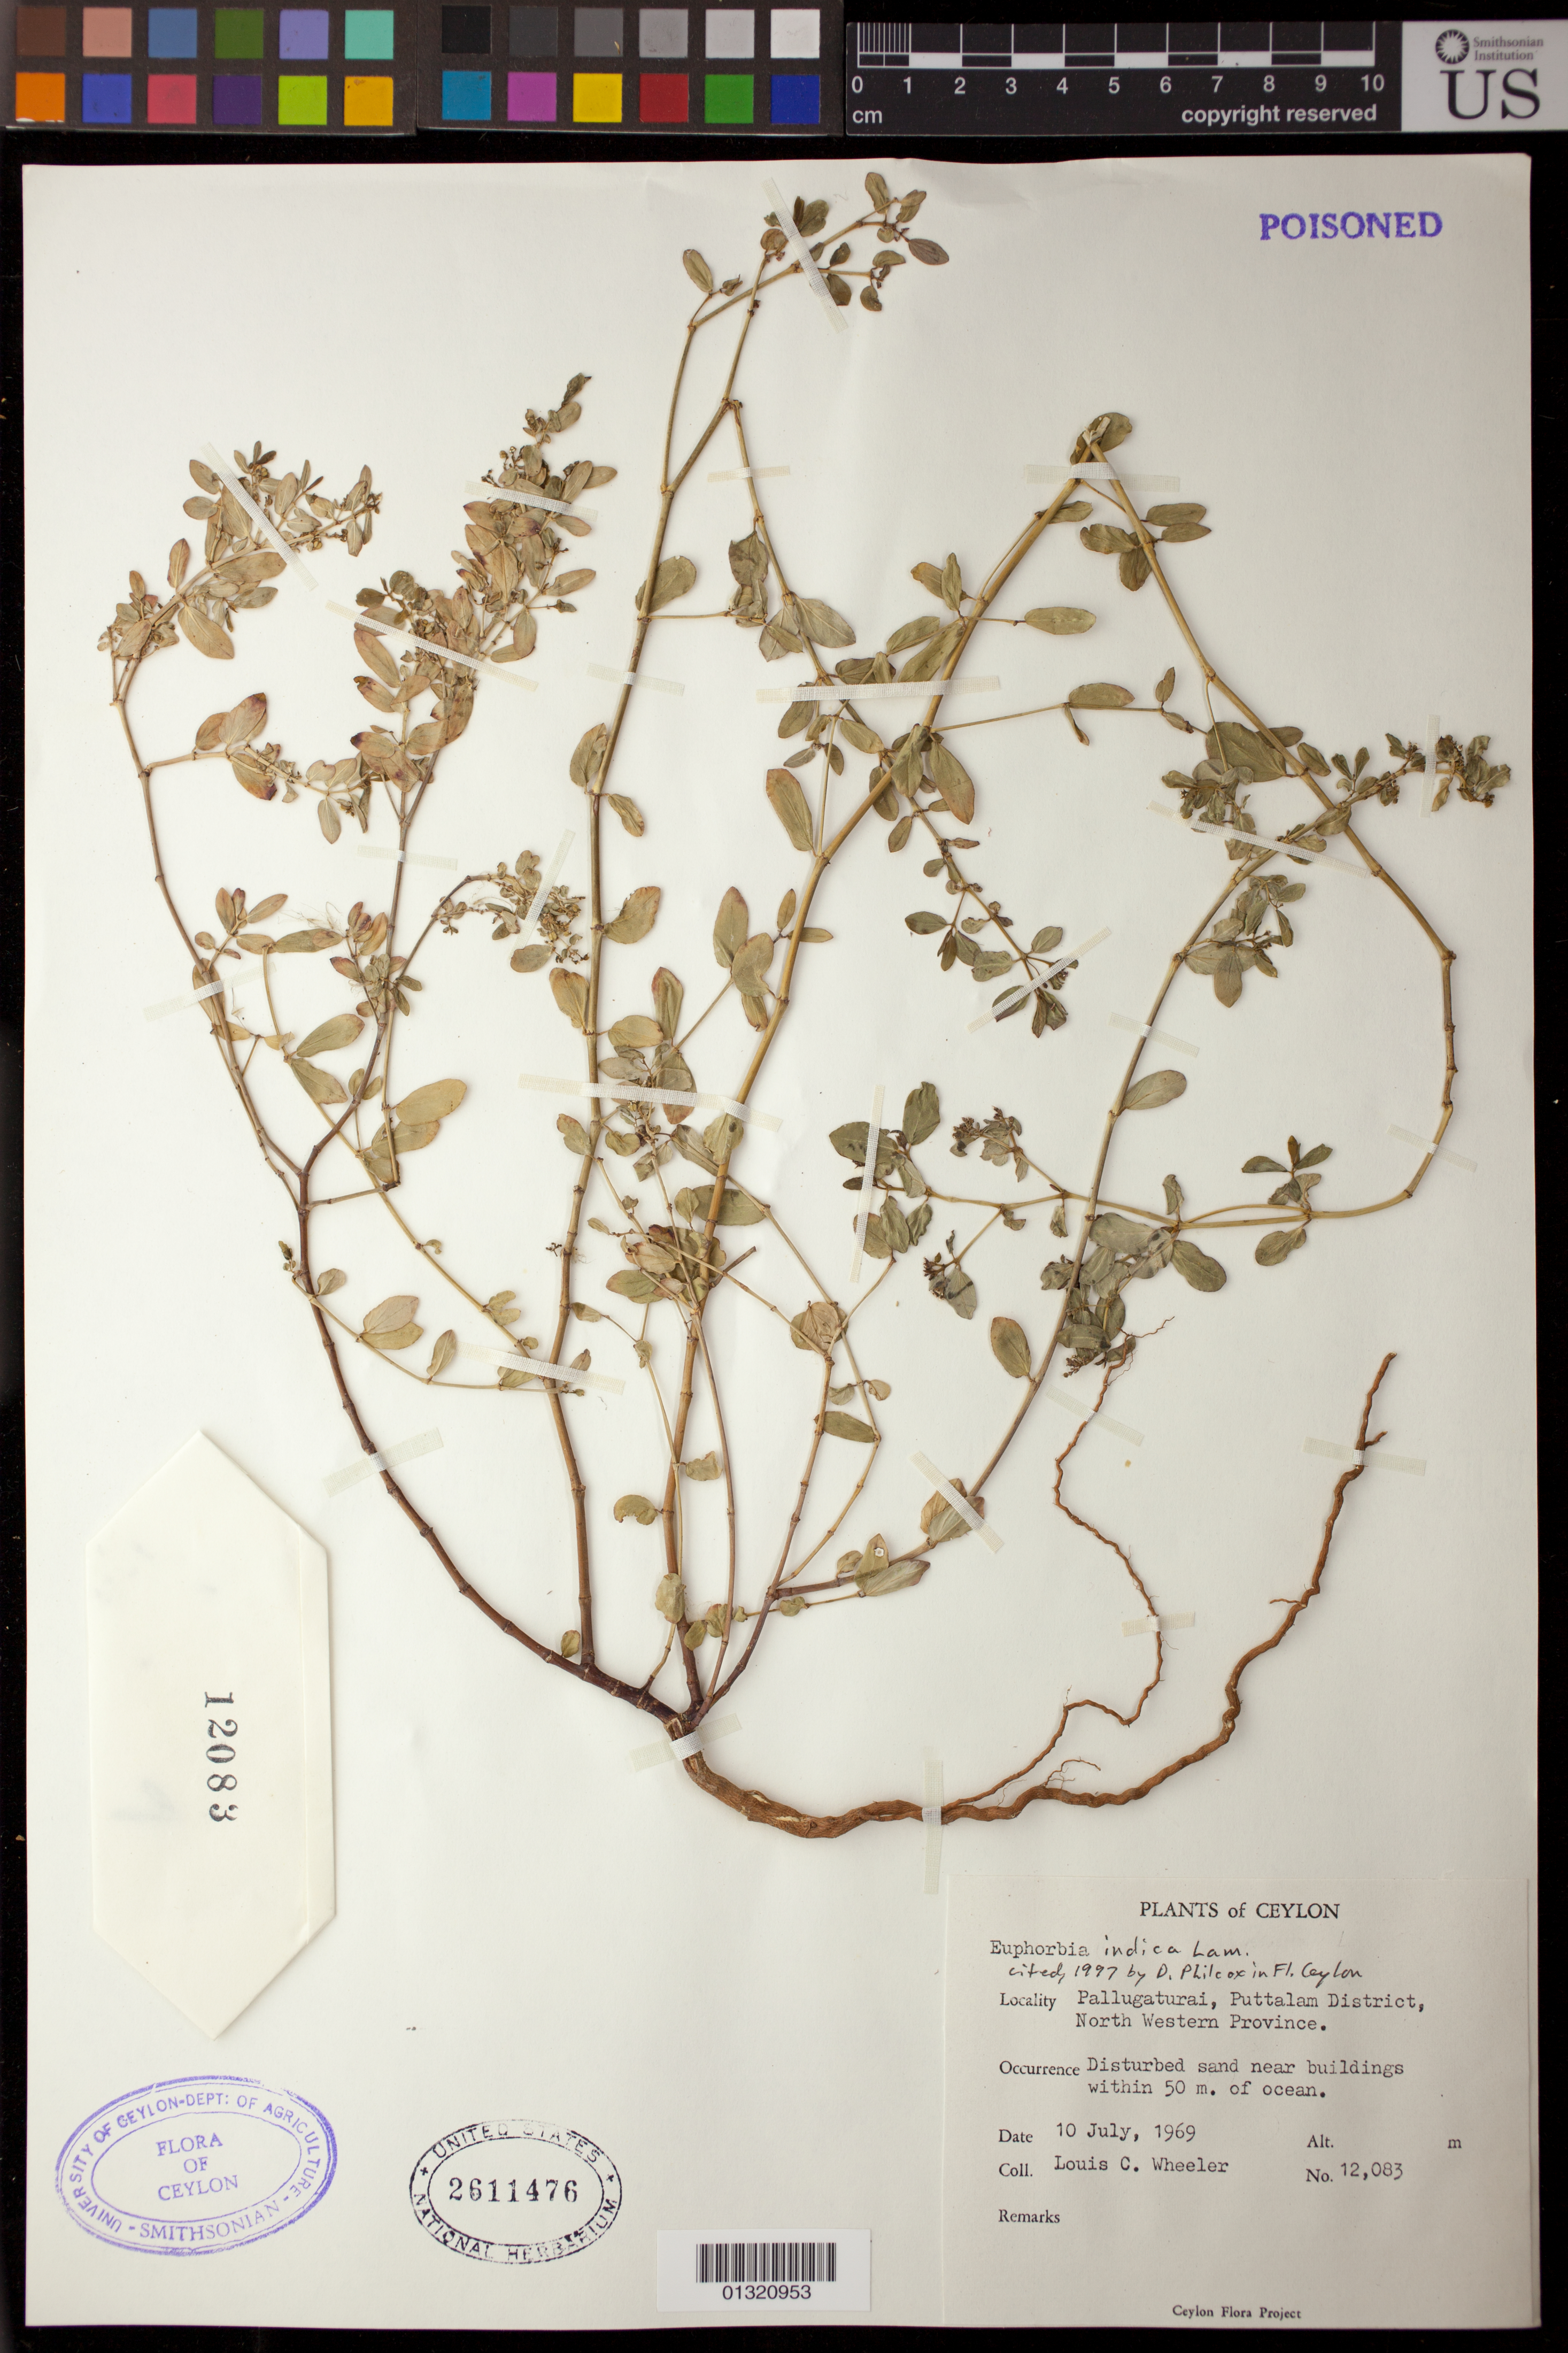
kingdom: Plantae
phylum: Tracheophyta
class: Magnoliopsida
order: Malpighiales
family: Euphorbiaceae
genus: Euphorbia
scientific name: Euphorbia indica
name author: Lam.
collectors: L. C. Wheeler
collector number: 12083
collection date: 1969-07-10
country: Sri Lanka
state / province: North Western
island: Ceylon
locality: Pallugaturai, Puttalam District. within 50 m. of ocean.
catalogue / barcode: US 2611476